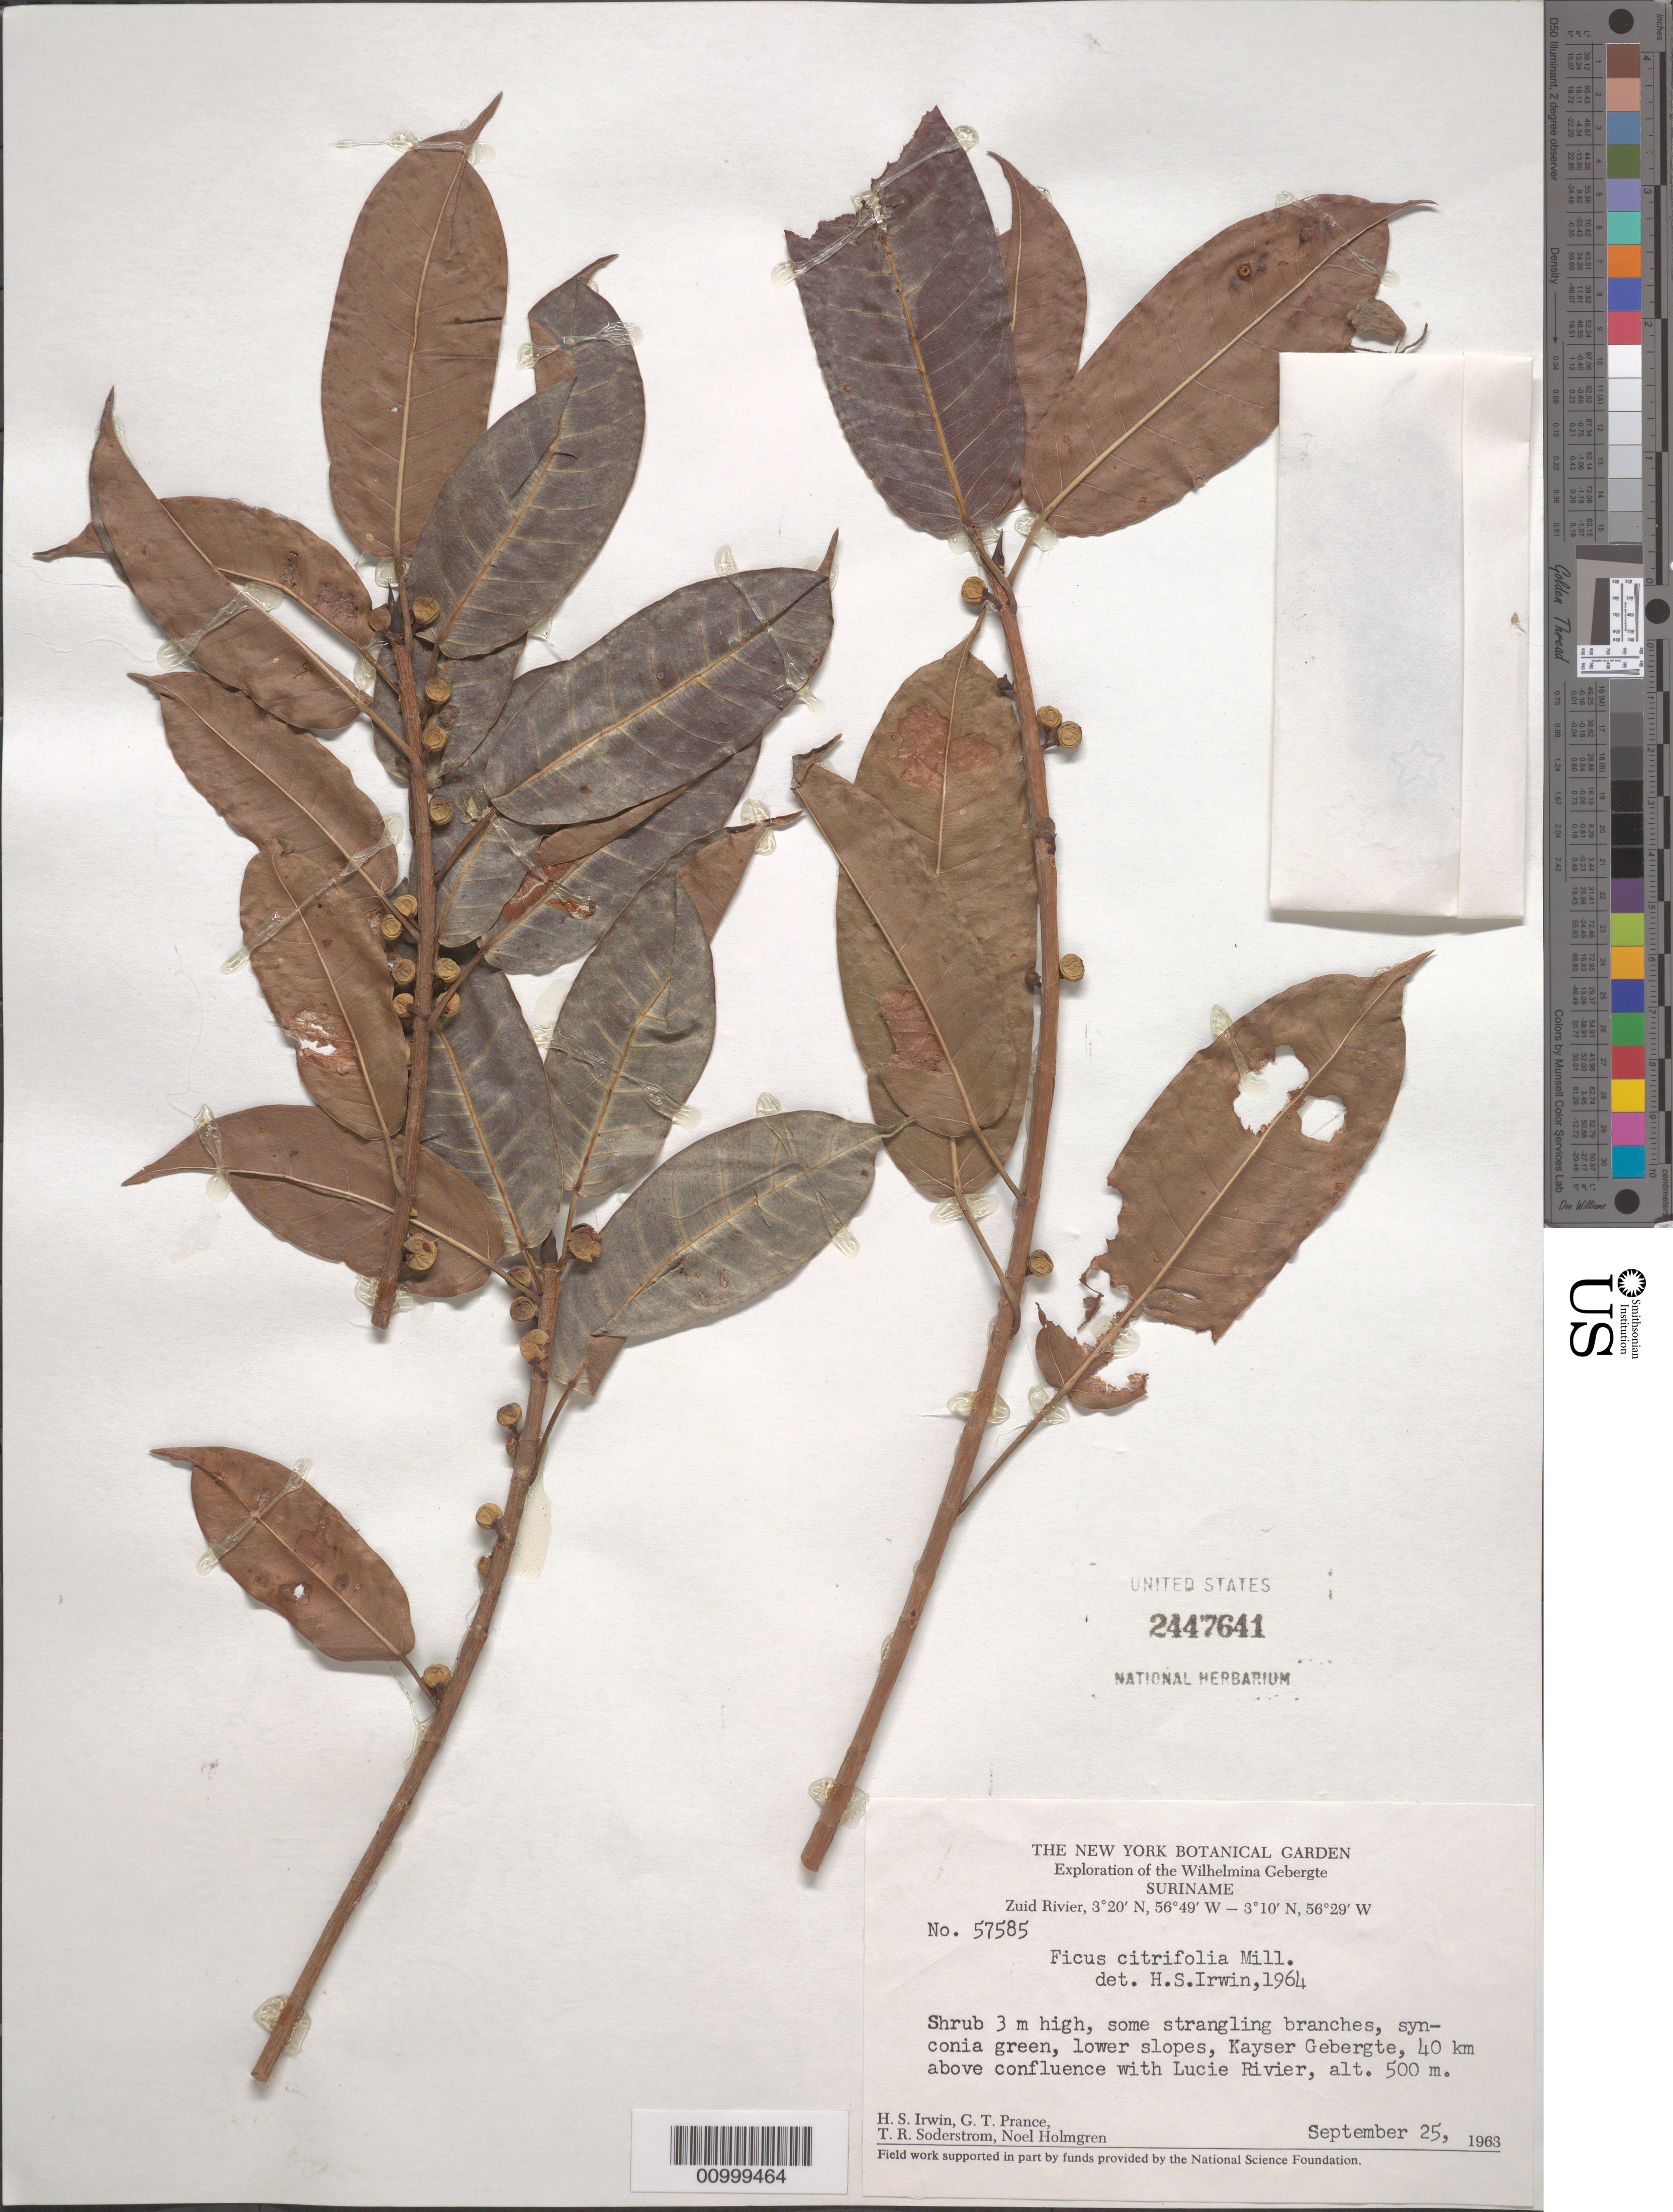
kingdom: Plantae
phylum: Tracheophyta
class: Magnoliopsida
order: Rosales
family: Moraceae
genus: Ficus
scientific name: Ficus citrifolia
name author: Mill.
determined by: Irwin, Howard S.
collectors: H. Irwin, G. T. Prance, T. R. Soderstrom & N. H. Holmgren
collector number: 57585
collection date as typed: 25-Sep-63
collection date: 1963-09-25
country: Suriname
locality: Kayser Gebergte, 40 km above confluence with Lucie River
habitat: Lower slopes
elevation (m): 500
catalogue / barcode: US 2447641